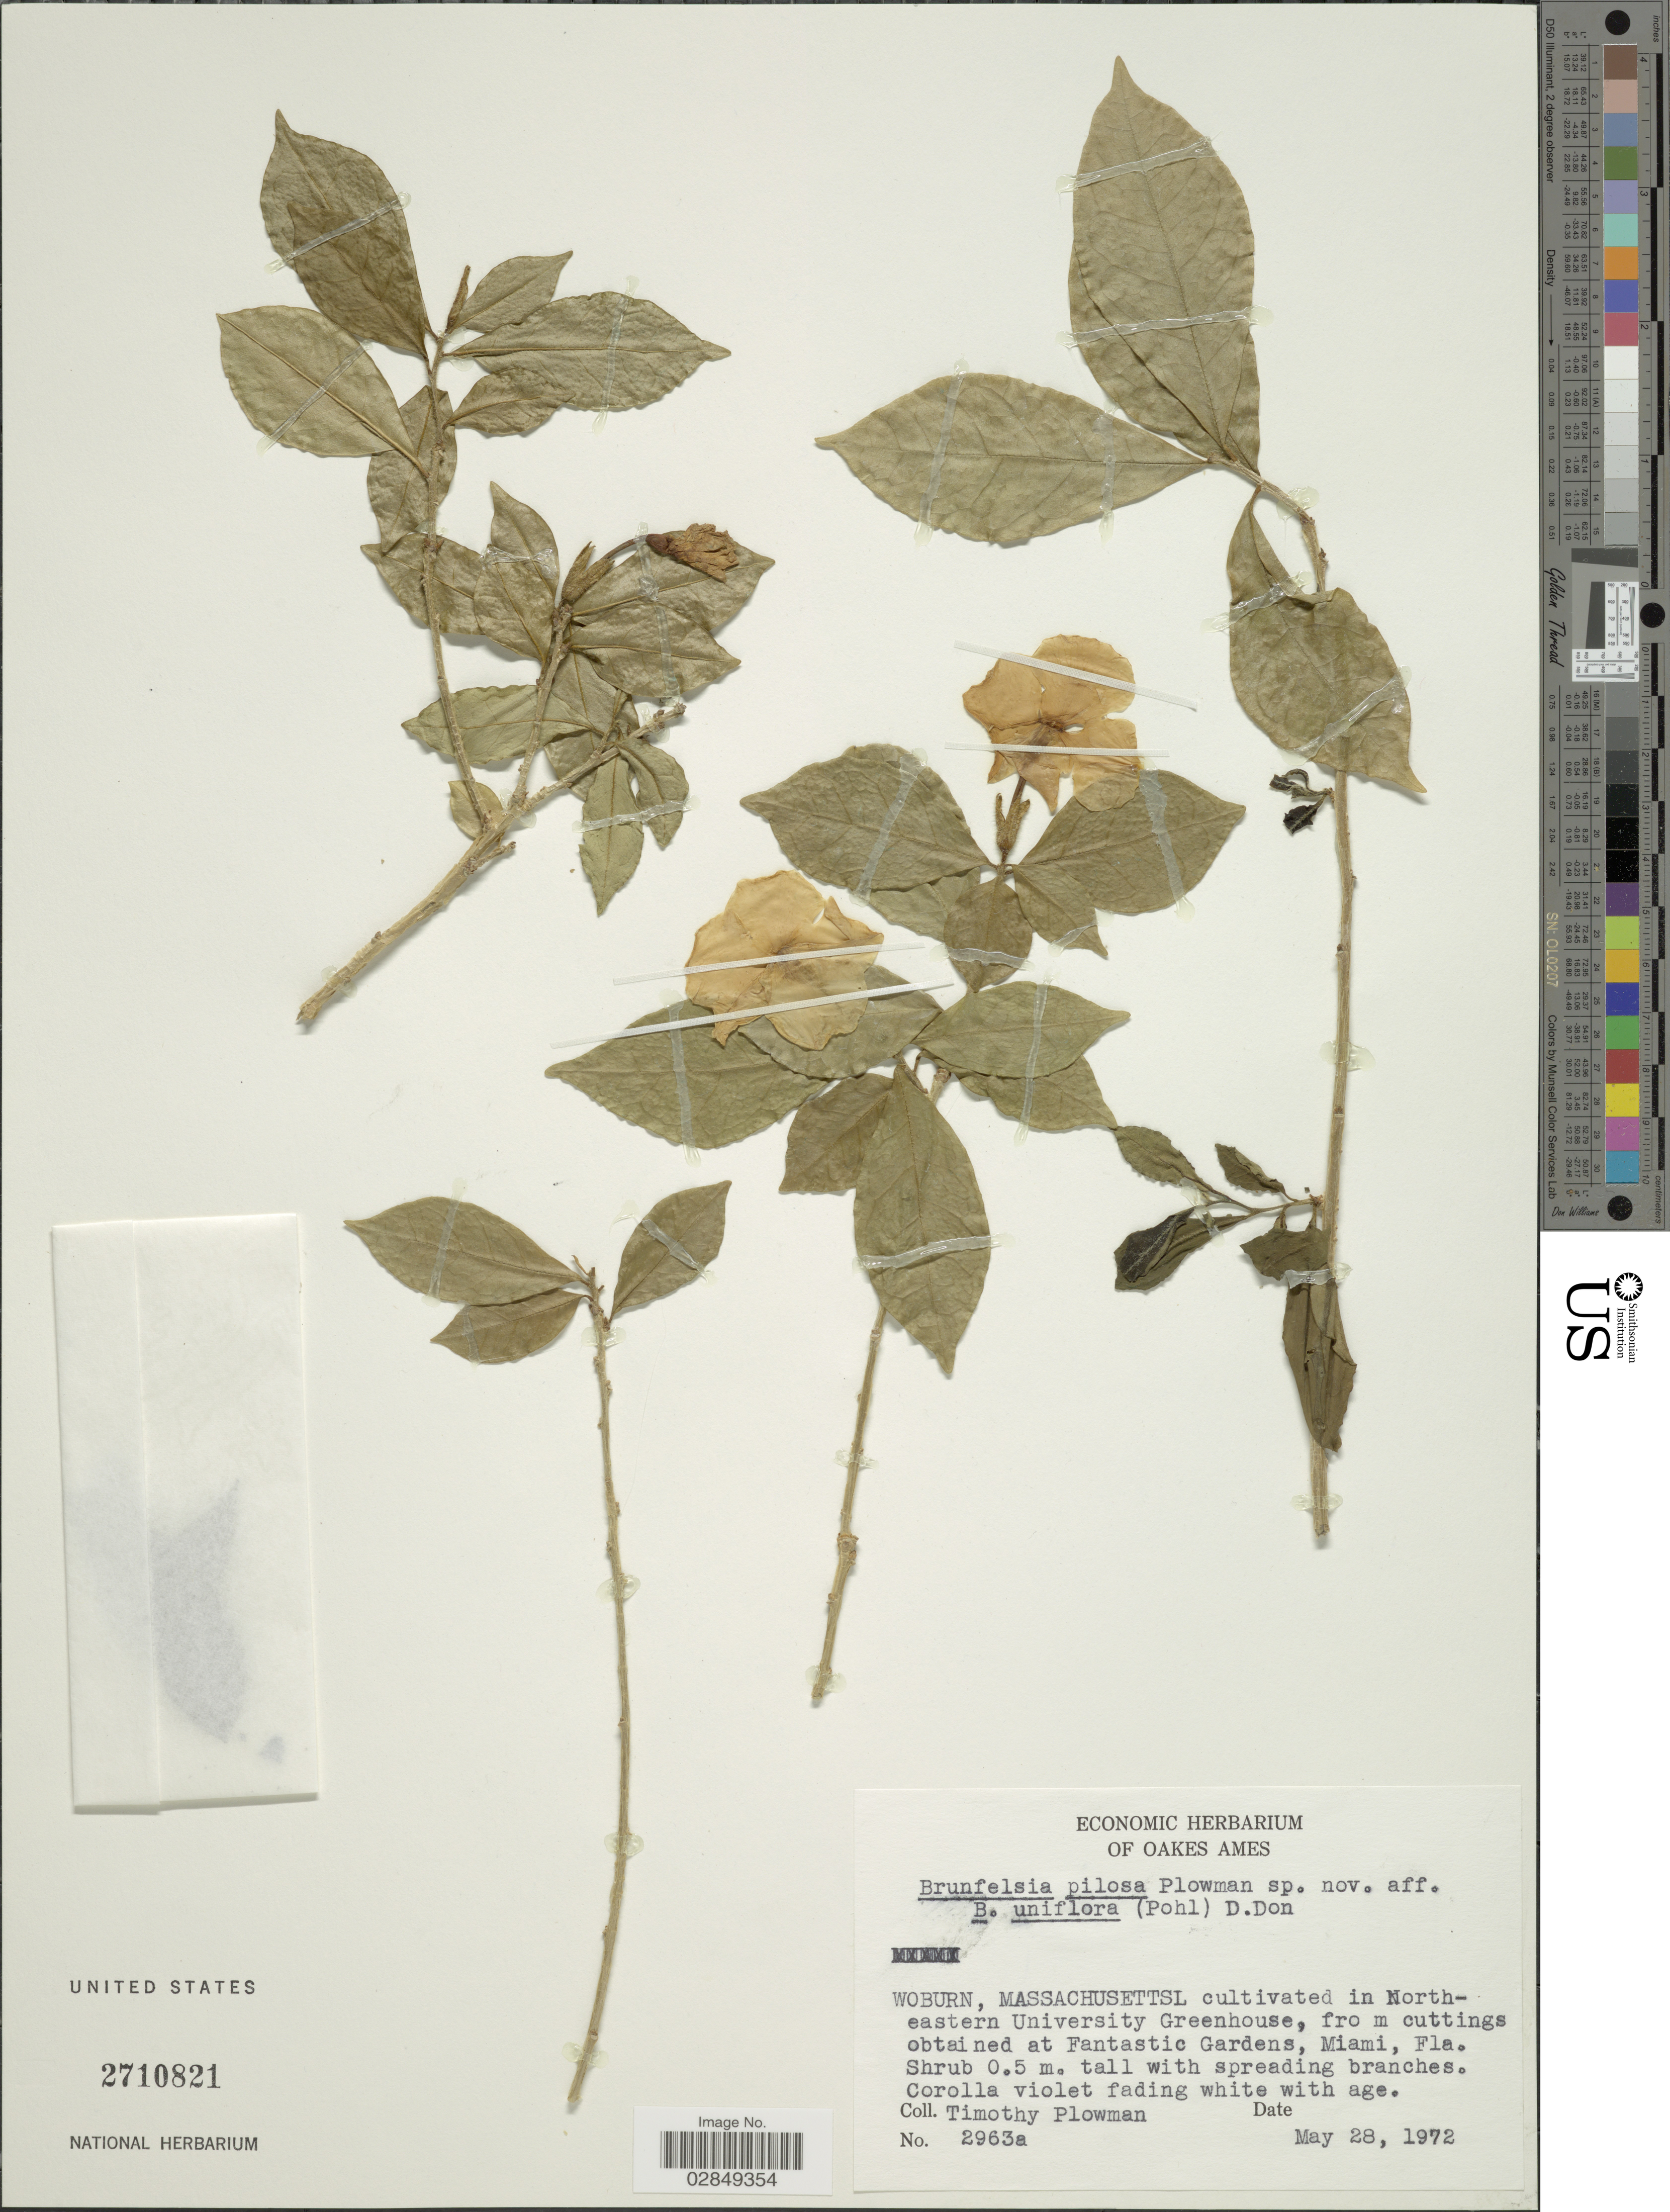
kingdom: Plantae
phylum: Tracheophyta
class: Magnoliopsida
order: Solanales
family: Solanaceae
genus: Brunfelsia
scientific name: Brunfelsia pilosa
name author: Plowman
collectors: T. Plowman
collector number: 2963a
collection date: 1972-05-28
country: United States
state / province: Massachusetts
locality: Woburn, Massachusetts: cultivated at North-eastern University Greenhouse.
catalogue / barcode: US 2710821